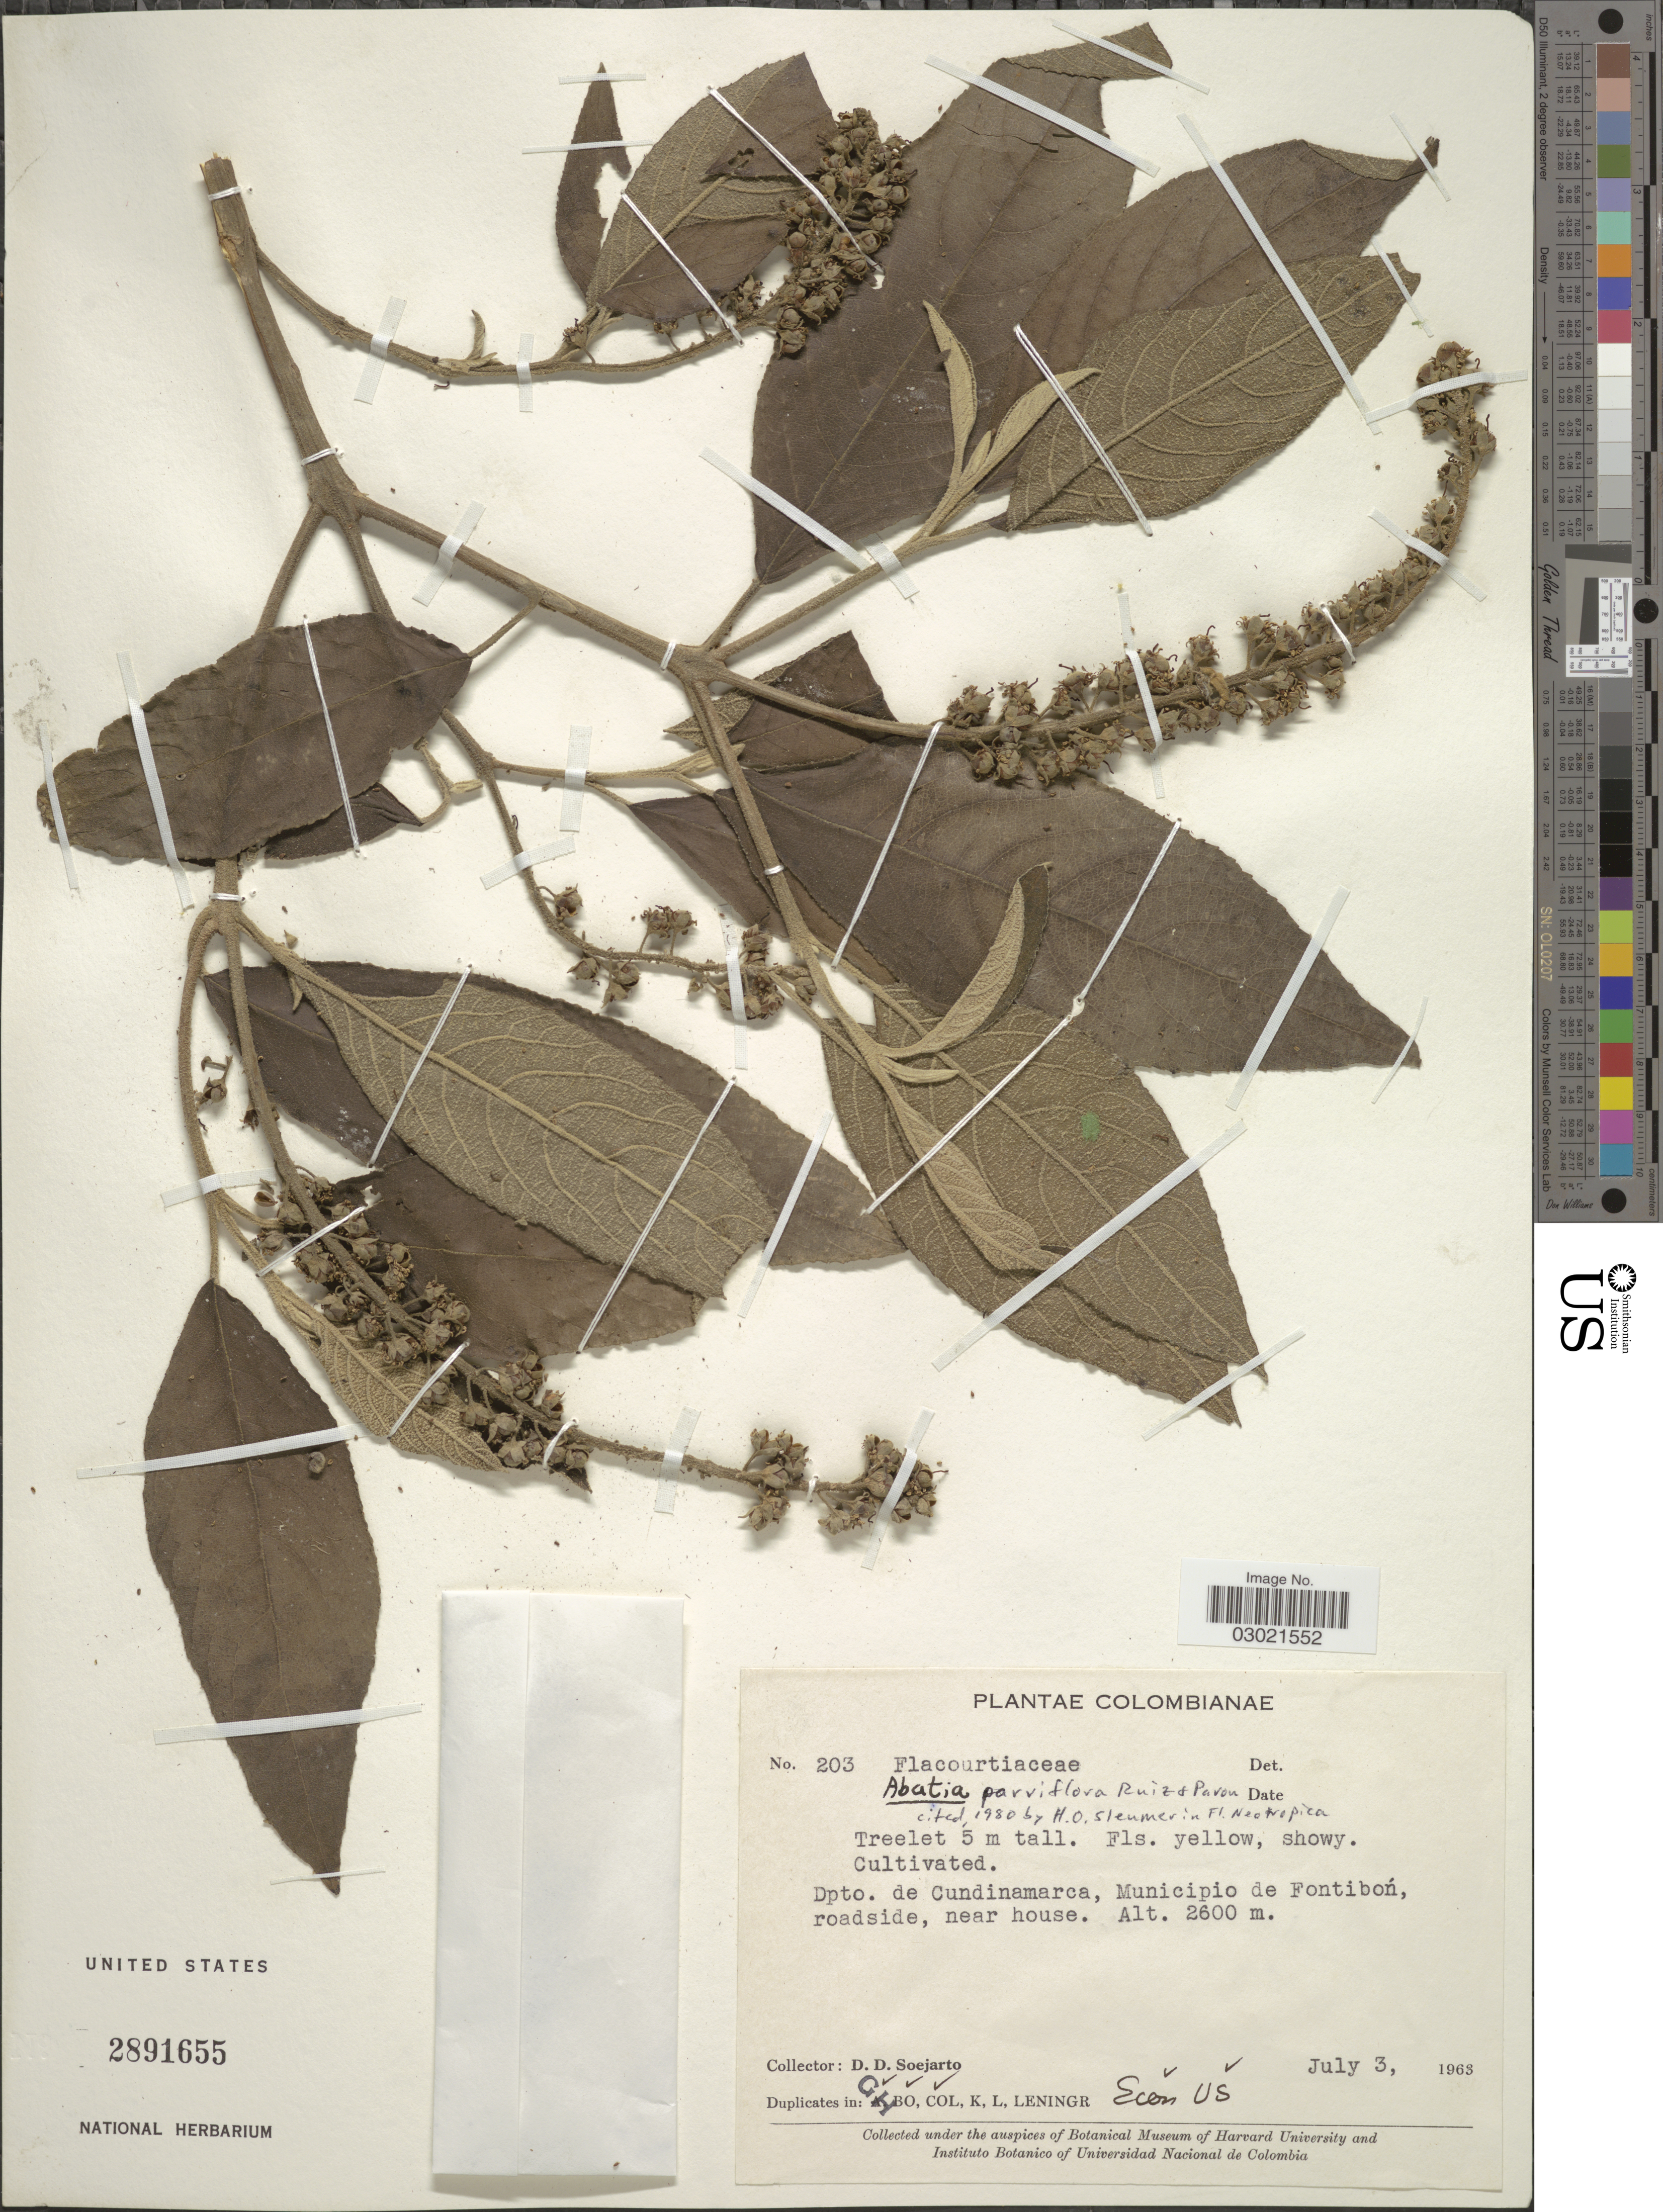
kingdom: Plantae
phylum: Tracheophyta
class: Magnoliopsida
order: Malpighiales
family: Salicaceae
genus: Abatia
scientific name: Abatia parviflora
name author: Ruiz & Pav.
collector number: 203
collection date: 1963-07-03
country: Colombia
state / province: Cundinamarca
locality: Dpto. de Cundinamarca, Municipio de Fontibón, roadside, near house.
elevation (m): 2600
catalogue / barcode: US 2891655